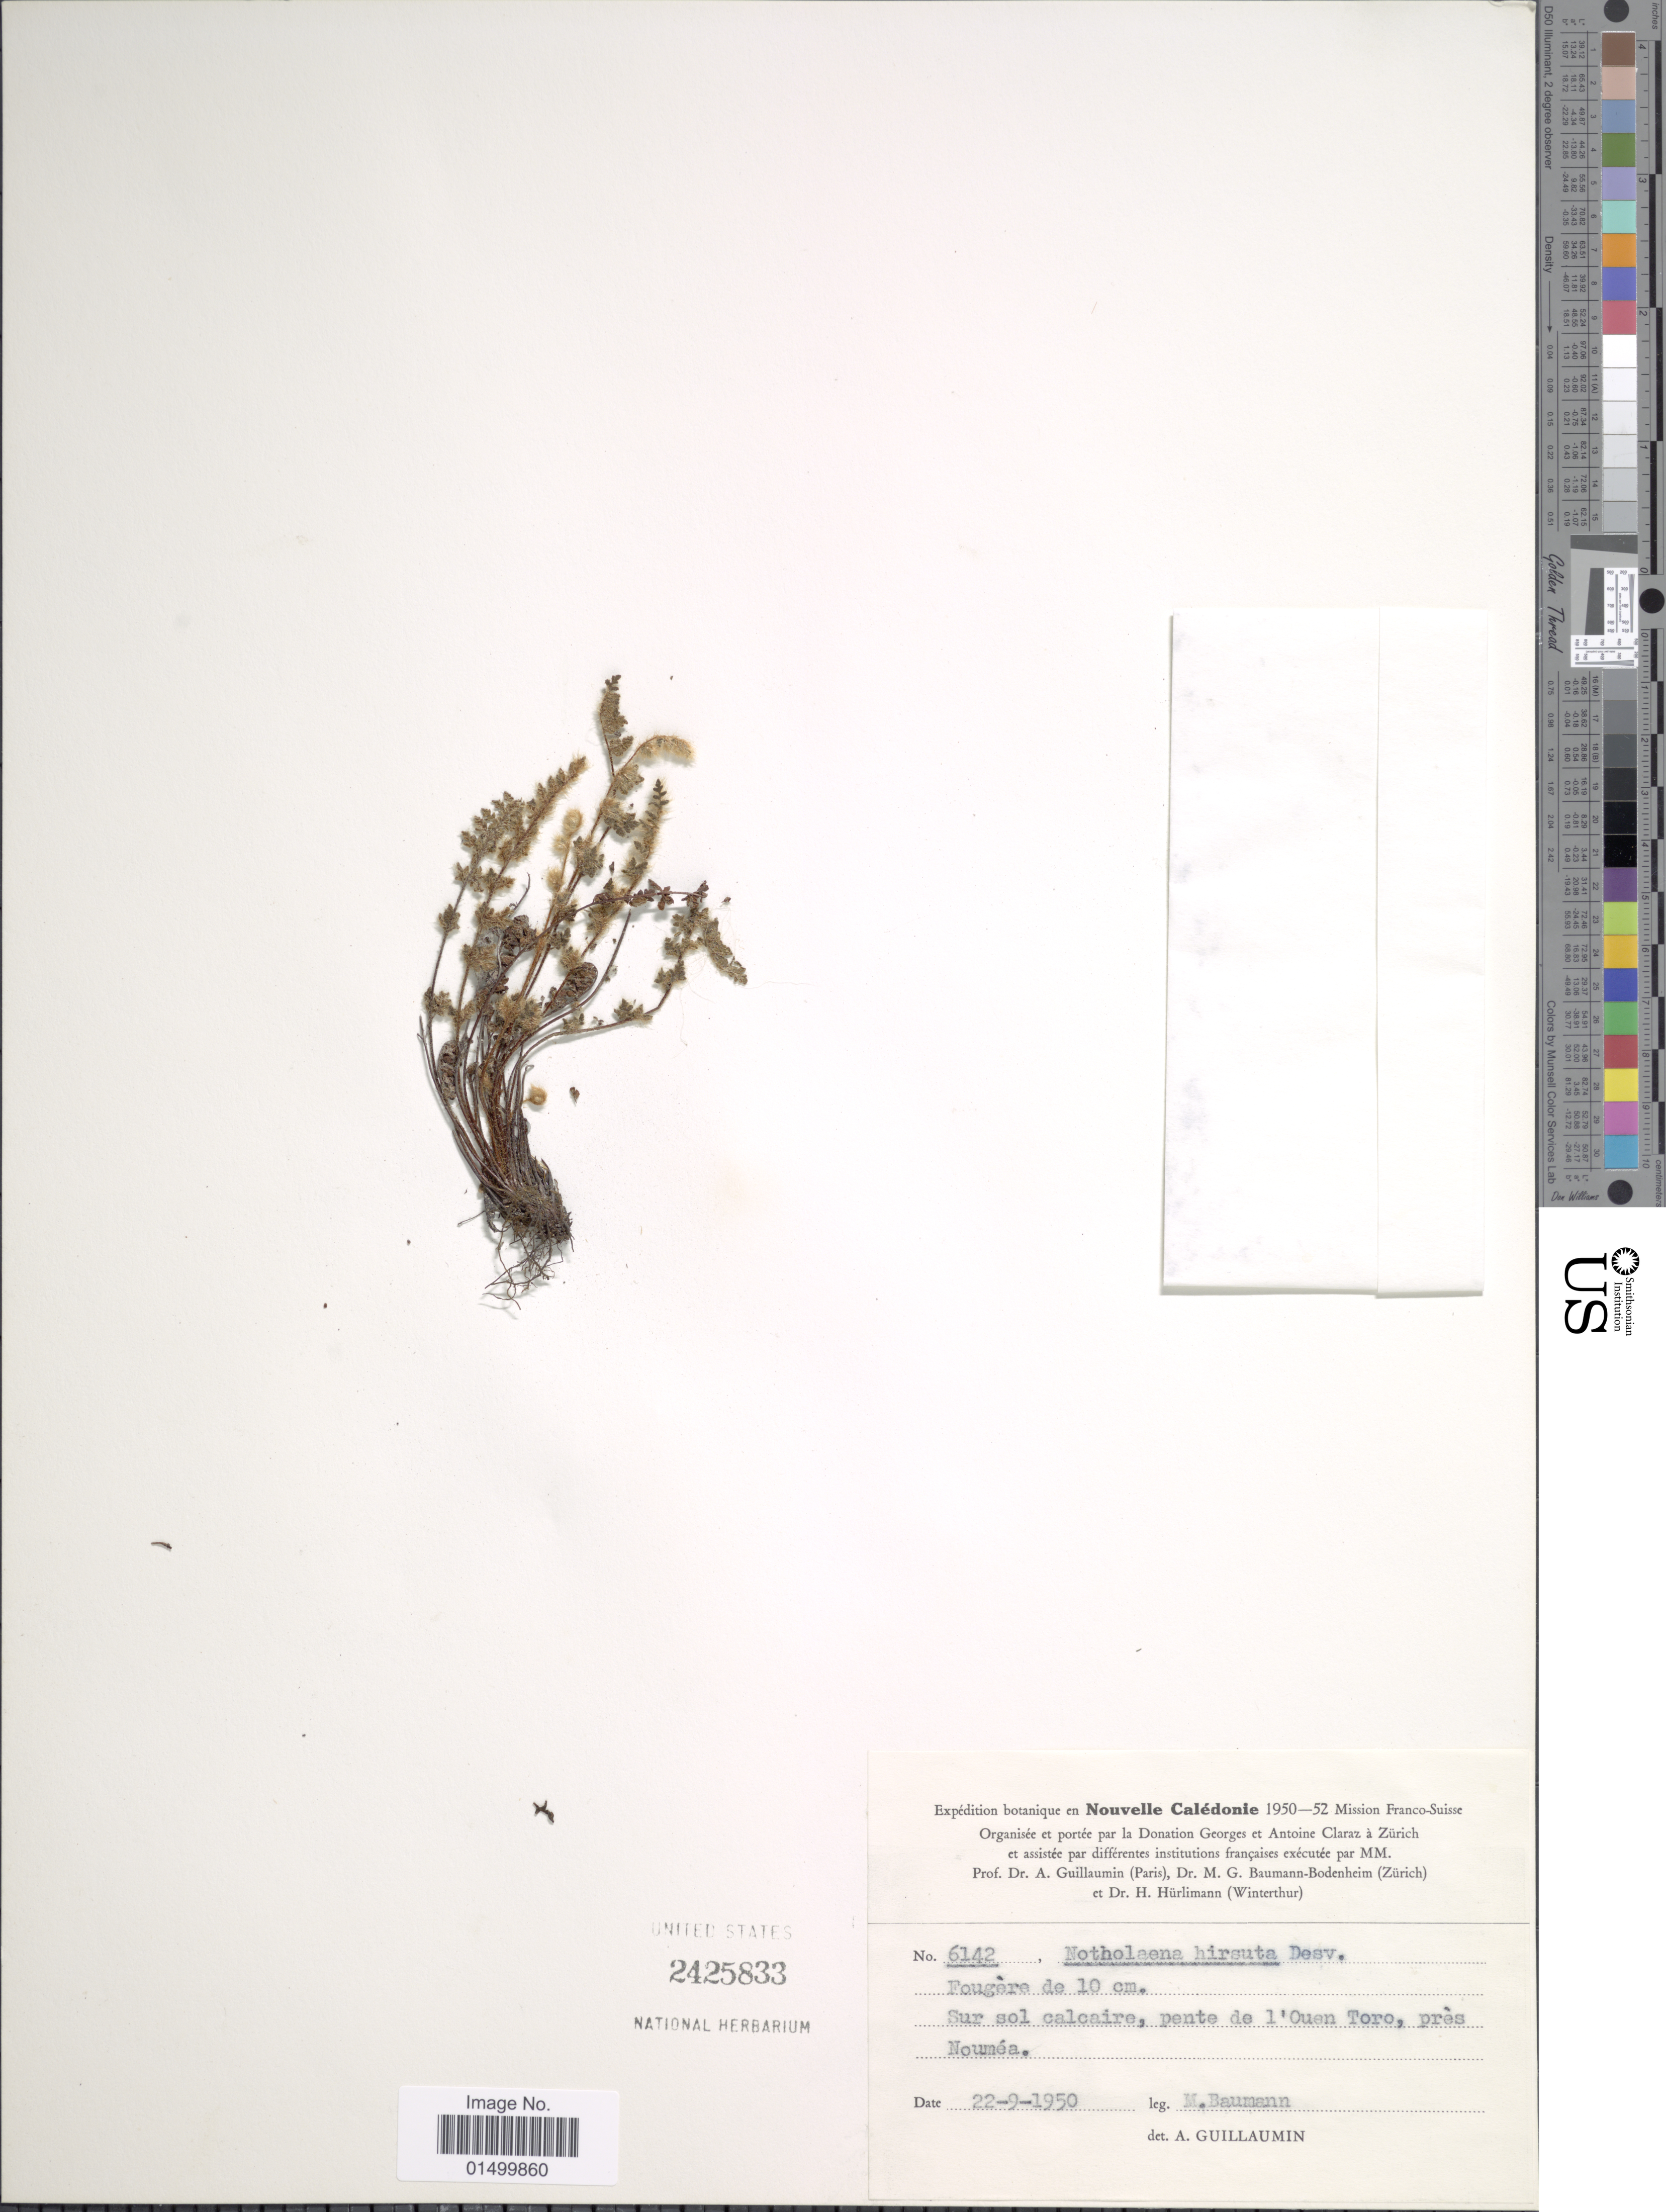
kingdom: Plantae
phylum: Tracheophyta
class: Polypodiopsida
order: Polypodiales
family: Pteridaceae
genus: Cheilanthes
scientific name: Cheilanthes hirsuta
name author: Link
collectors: M. Baumann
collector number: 6142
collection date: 1950-09-22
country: New Caledonia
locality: Sur sol calcaire, pente de l'Ouen Toro, pres Noumea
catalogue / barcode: US 2425833